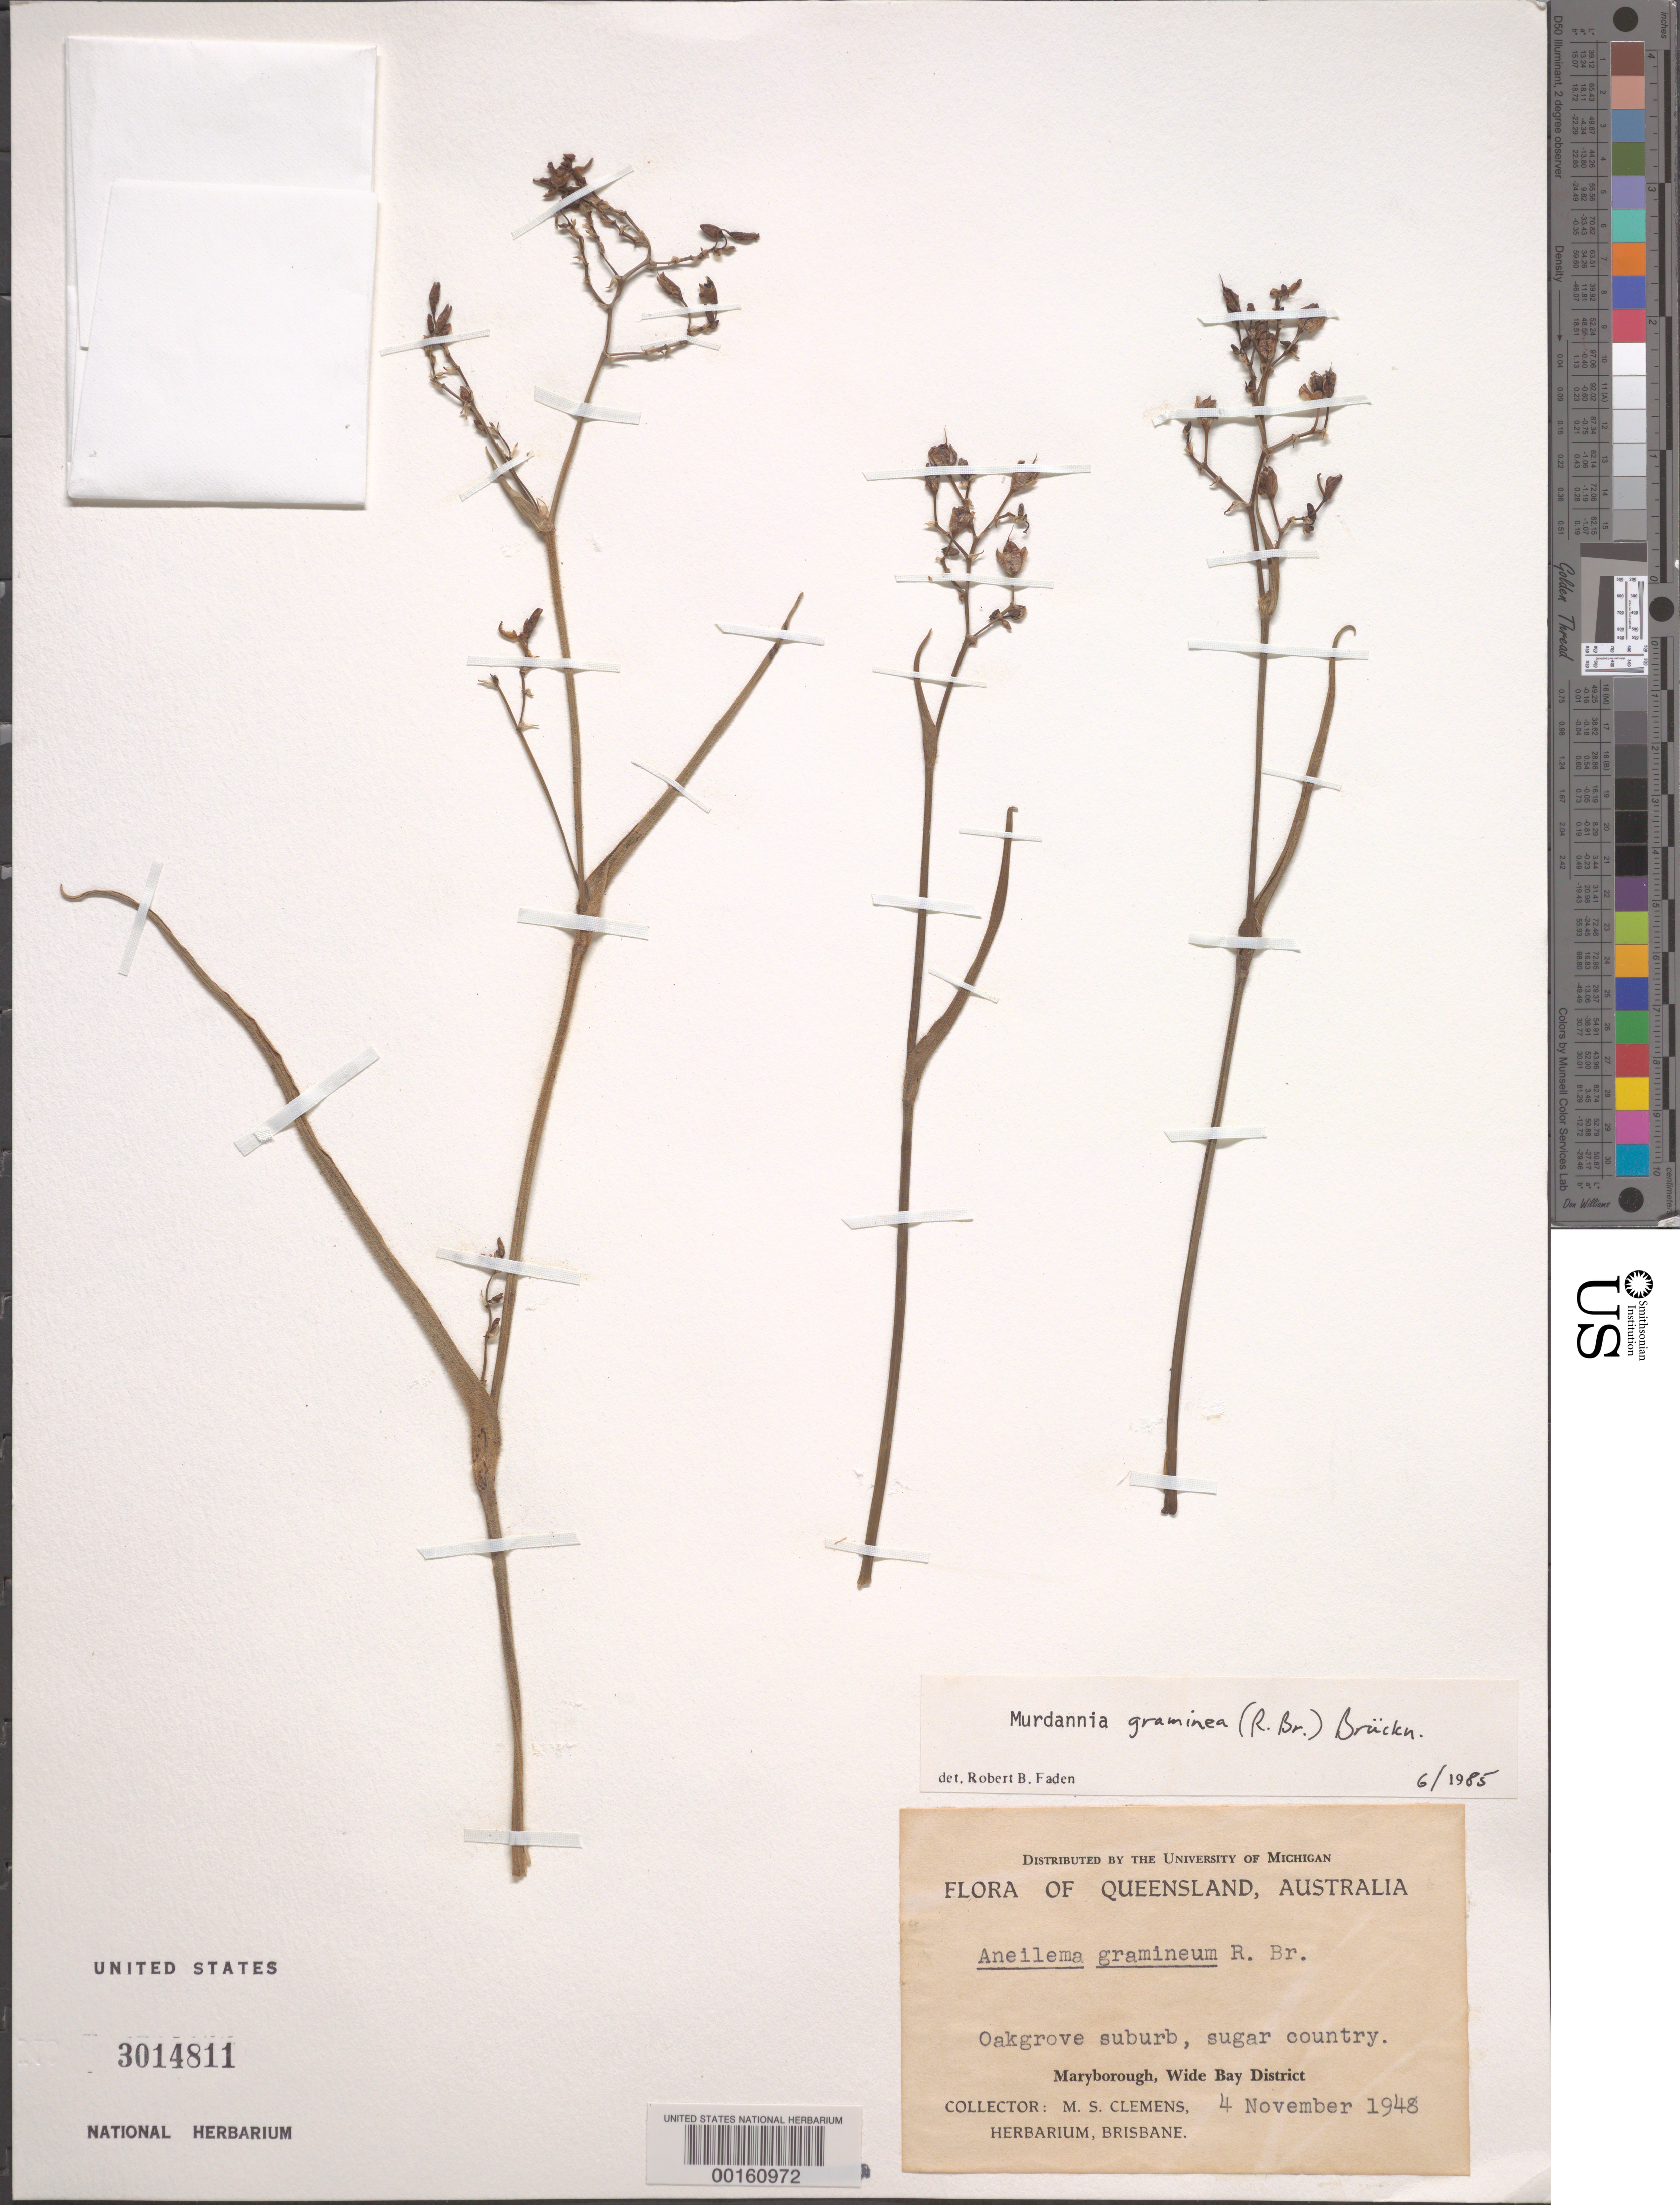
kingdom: Plantae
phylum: Tracheophyta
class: Liliopsida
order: Commelinales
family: Commelinaceae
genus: Murdannia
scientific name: Murdannia graminea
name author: (R. Br.) G. Brückn.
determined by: Faden, Robert B., (US), Smithsonian Institution - National Museum of Natural History (UNITED STATES)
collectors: M. S. Clemens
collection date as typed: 04 Nov 1948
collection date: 1948-11-04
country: Australia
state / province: Queensland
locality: Wide bay dist (?), maryborough; sugar country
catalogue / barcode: US 3014811